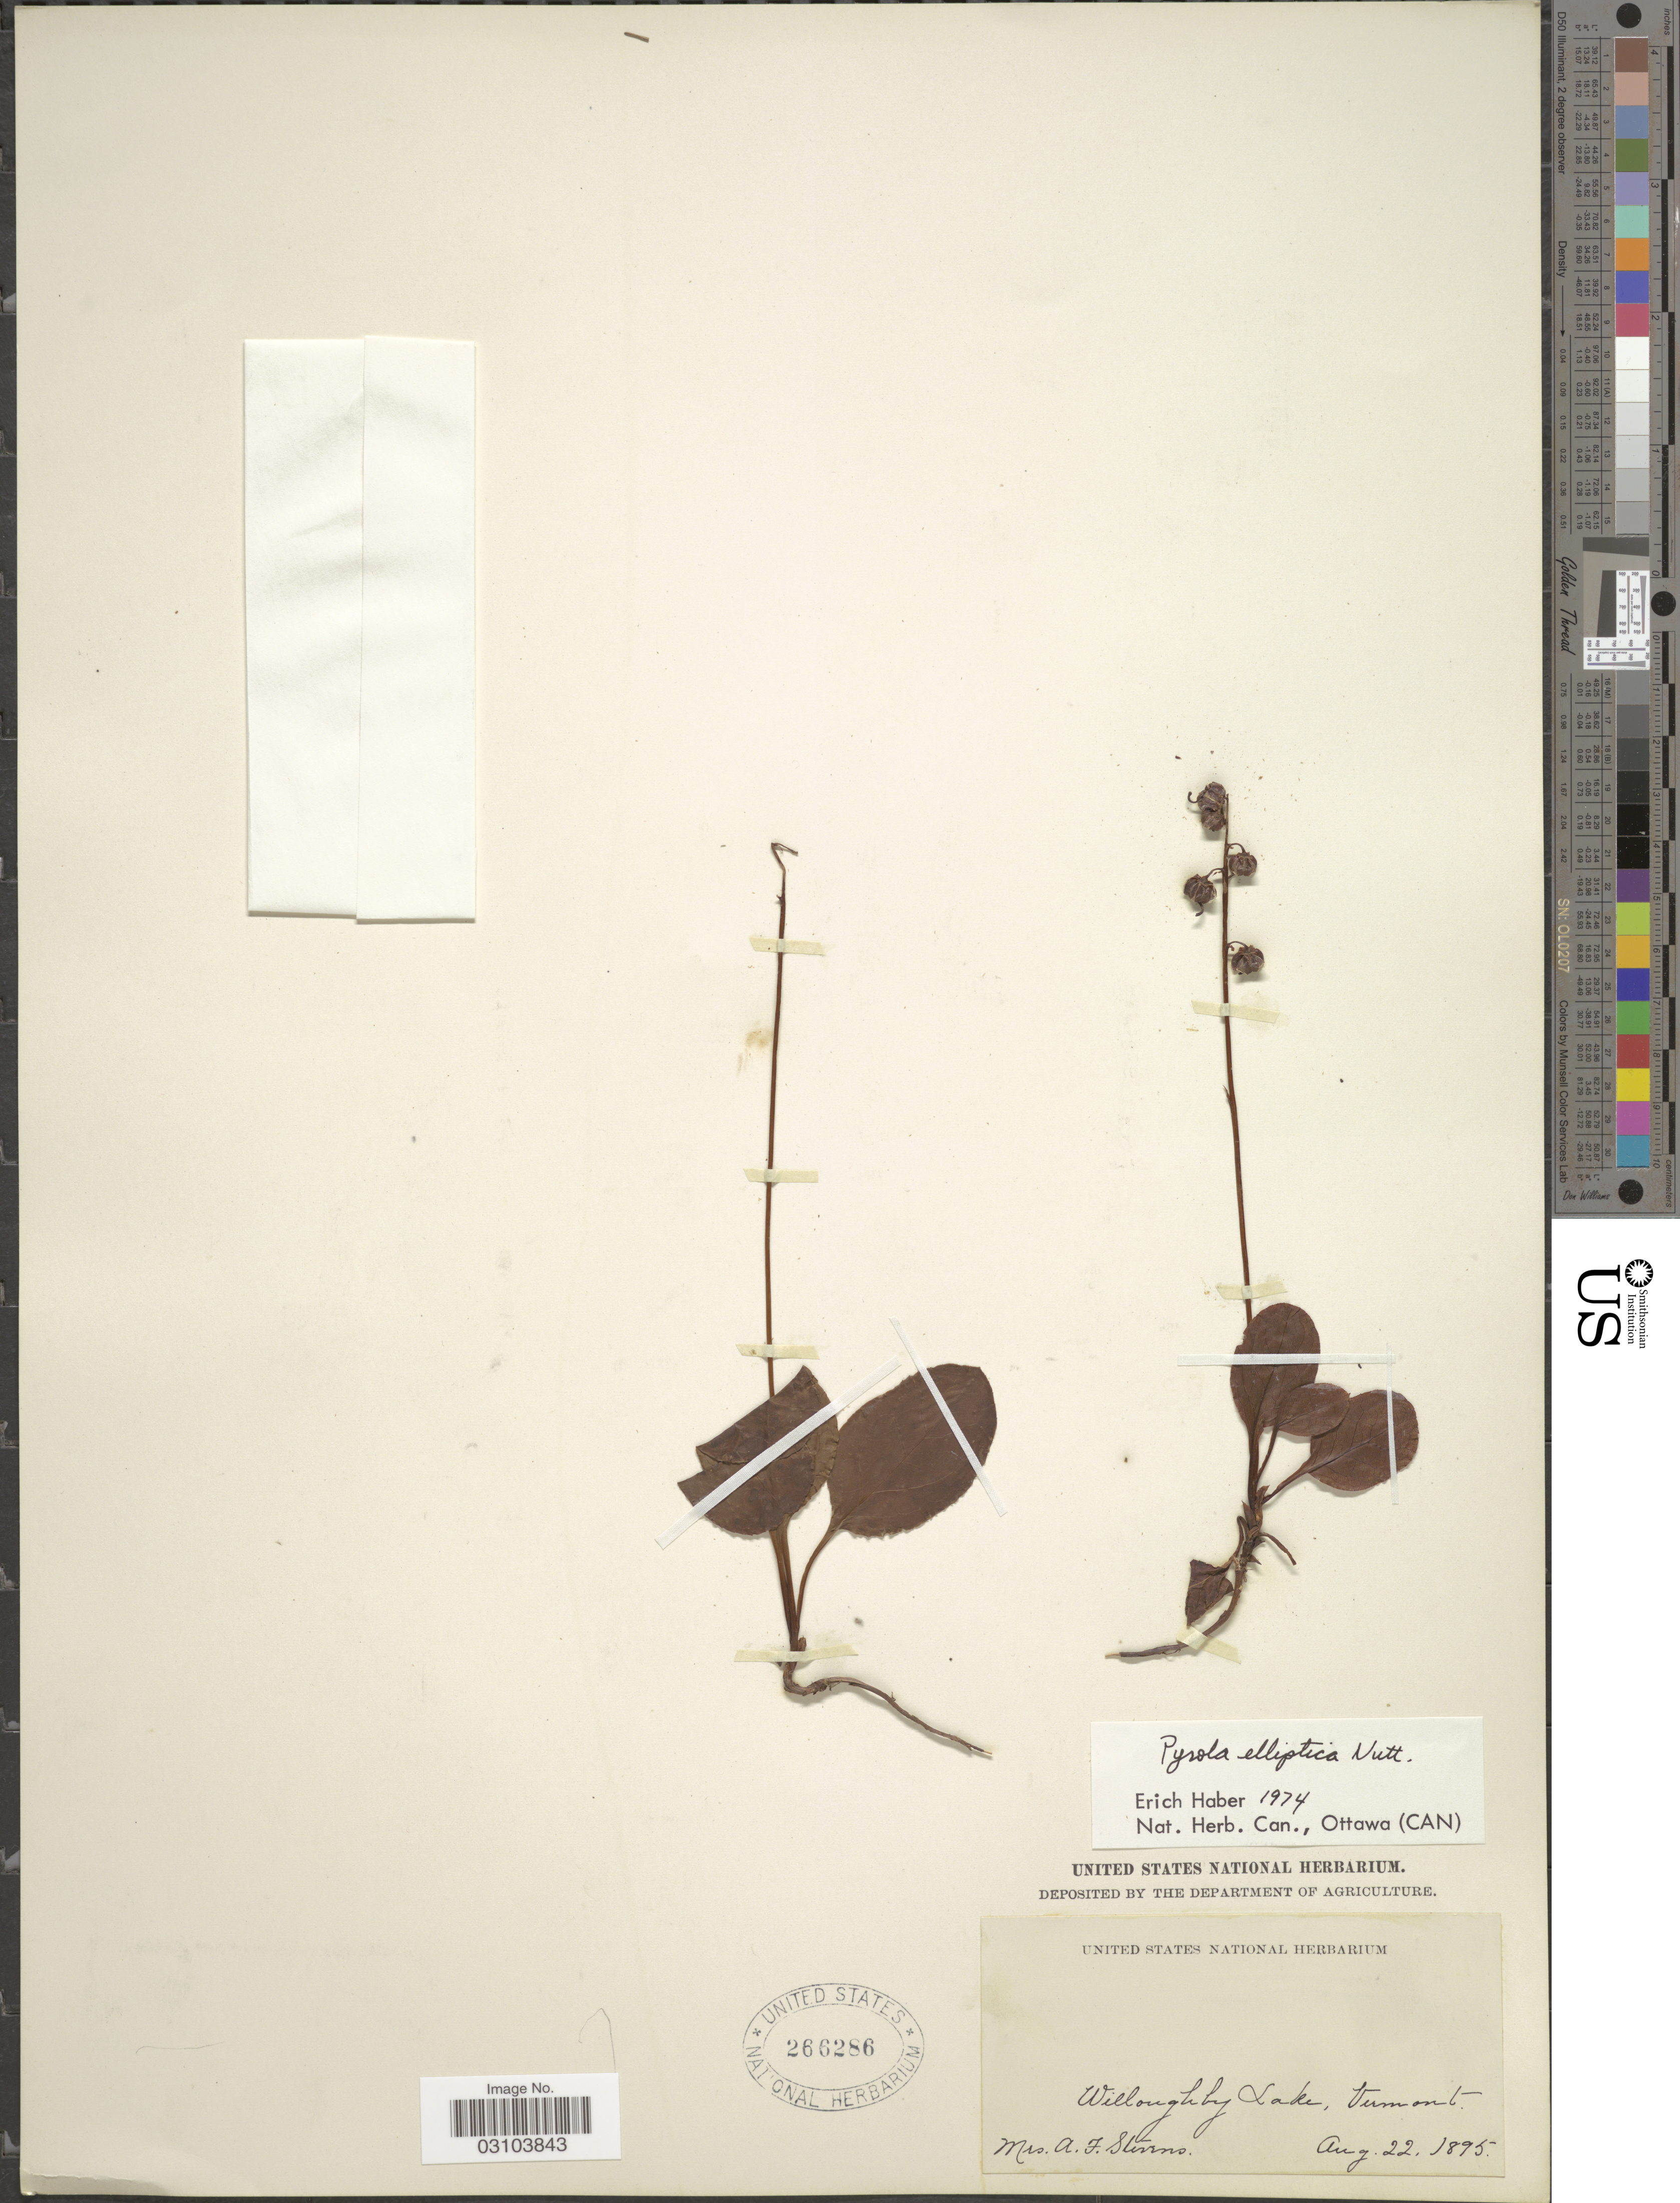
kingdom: Plantae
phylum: Tracheophyta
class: Magnoliopsida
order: Ericales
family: Ericaceae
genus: Pyrola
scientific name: Pyrola elliptica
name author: Nutt.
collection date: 1895-08-22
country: United States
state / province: Vermont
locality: Willoughby Lake.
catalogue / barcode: US 266286